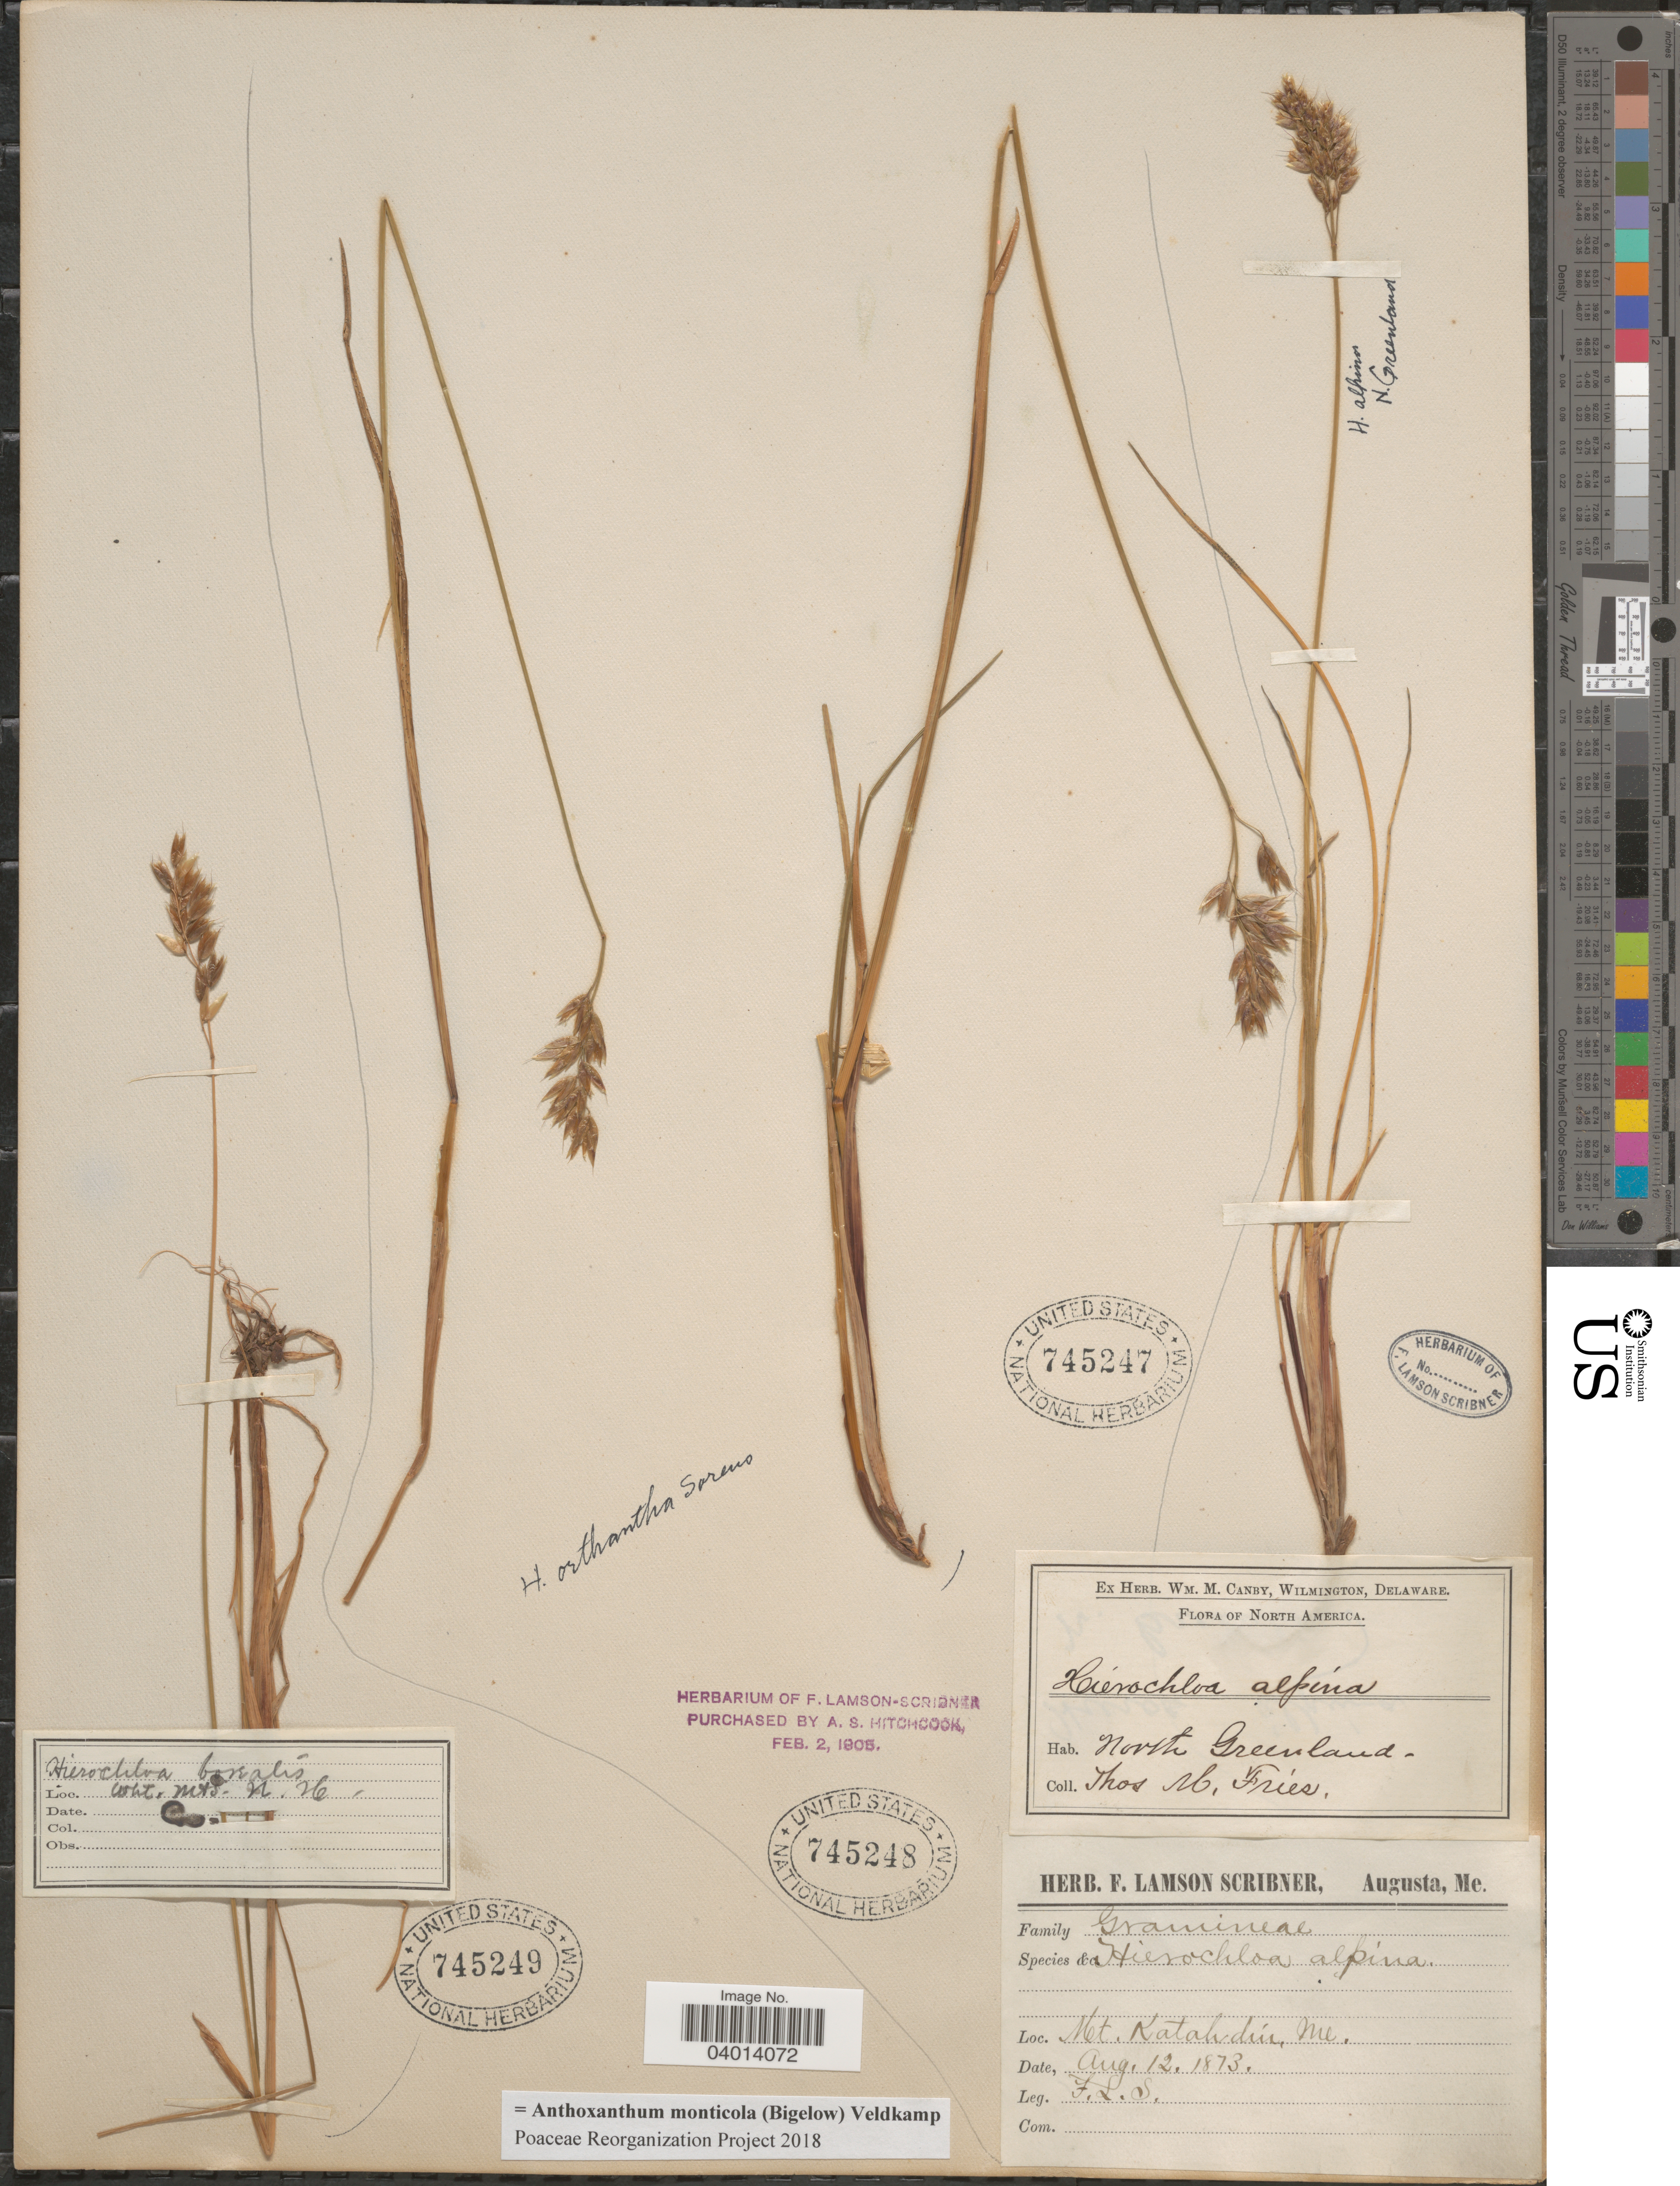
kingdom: Plantae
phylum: Tracheophyta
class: Liliopsida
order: Poales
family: Poaceae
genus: Anthoxanthum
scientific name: Anthoxanthum monticola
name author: (Bigelow) Veldkamp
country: United States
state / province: New Hampshire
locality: Wht. Mts.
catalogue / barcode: US 745249-3